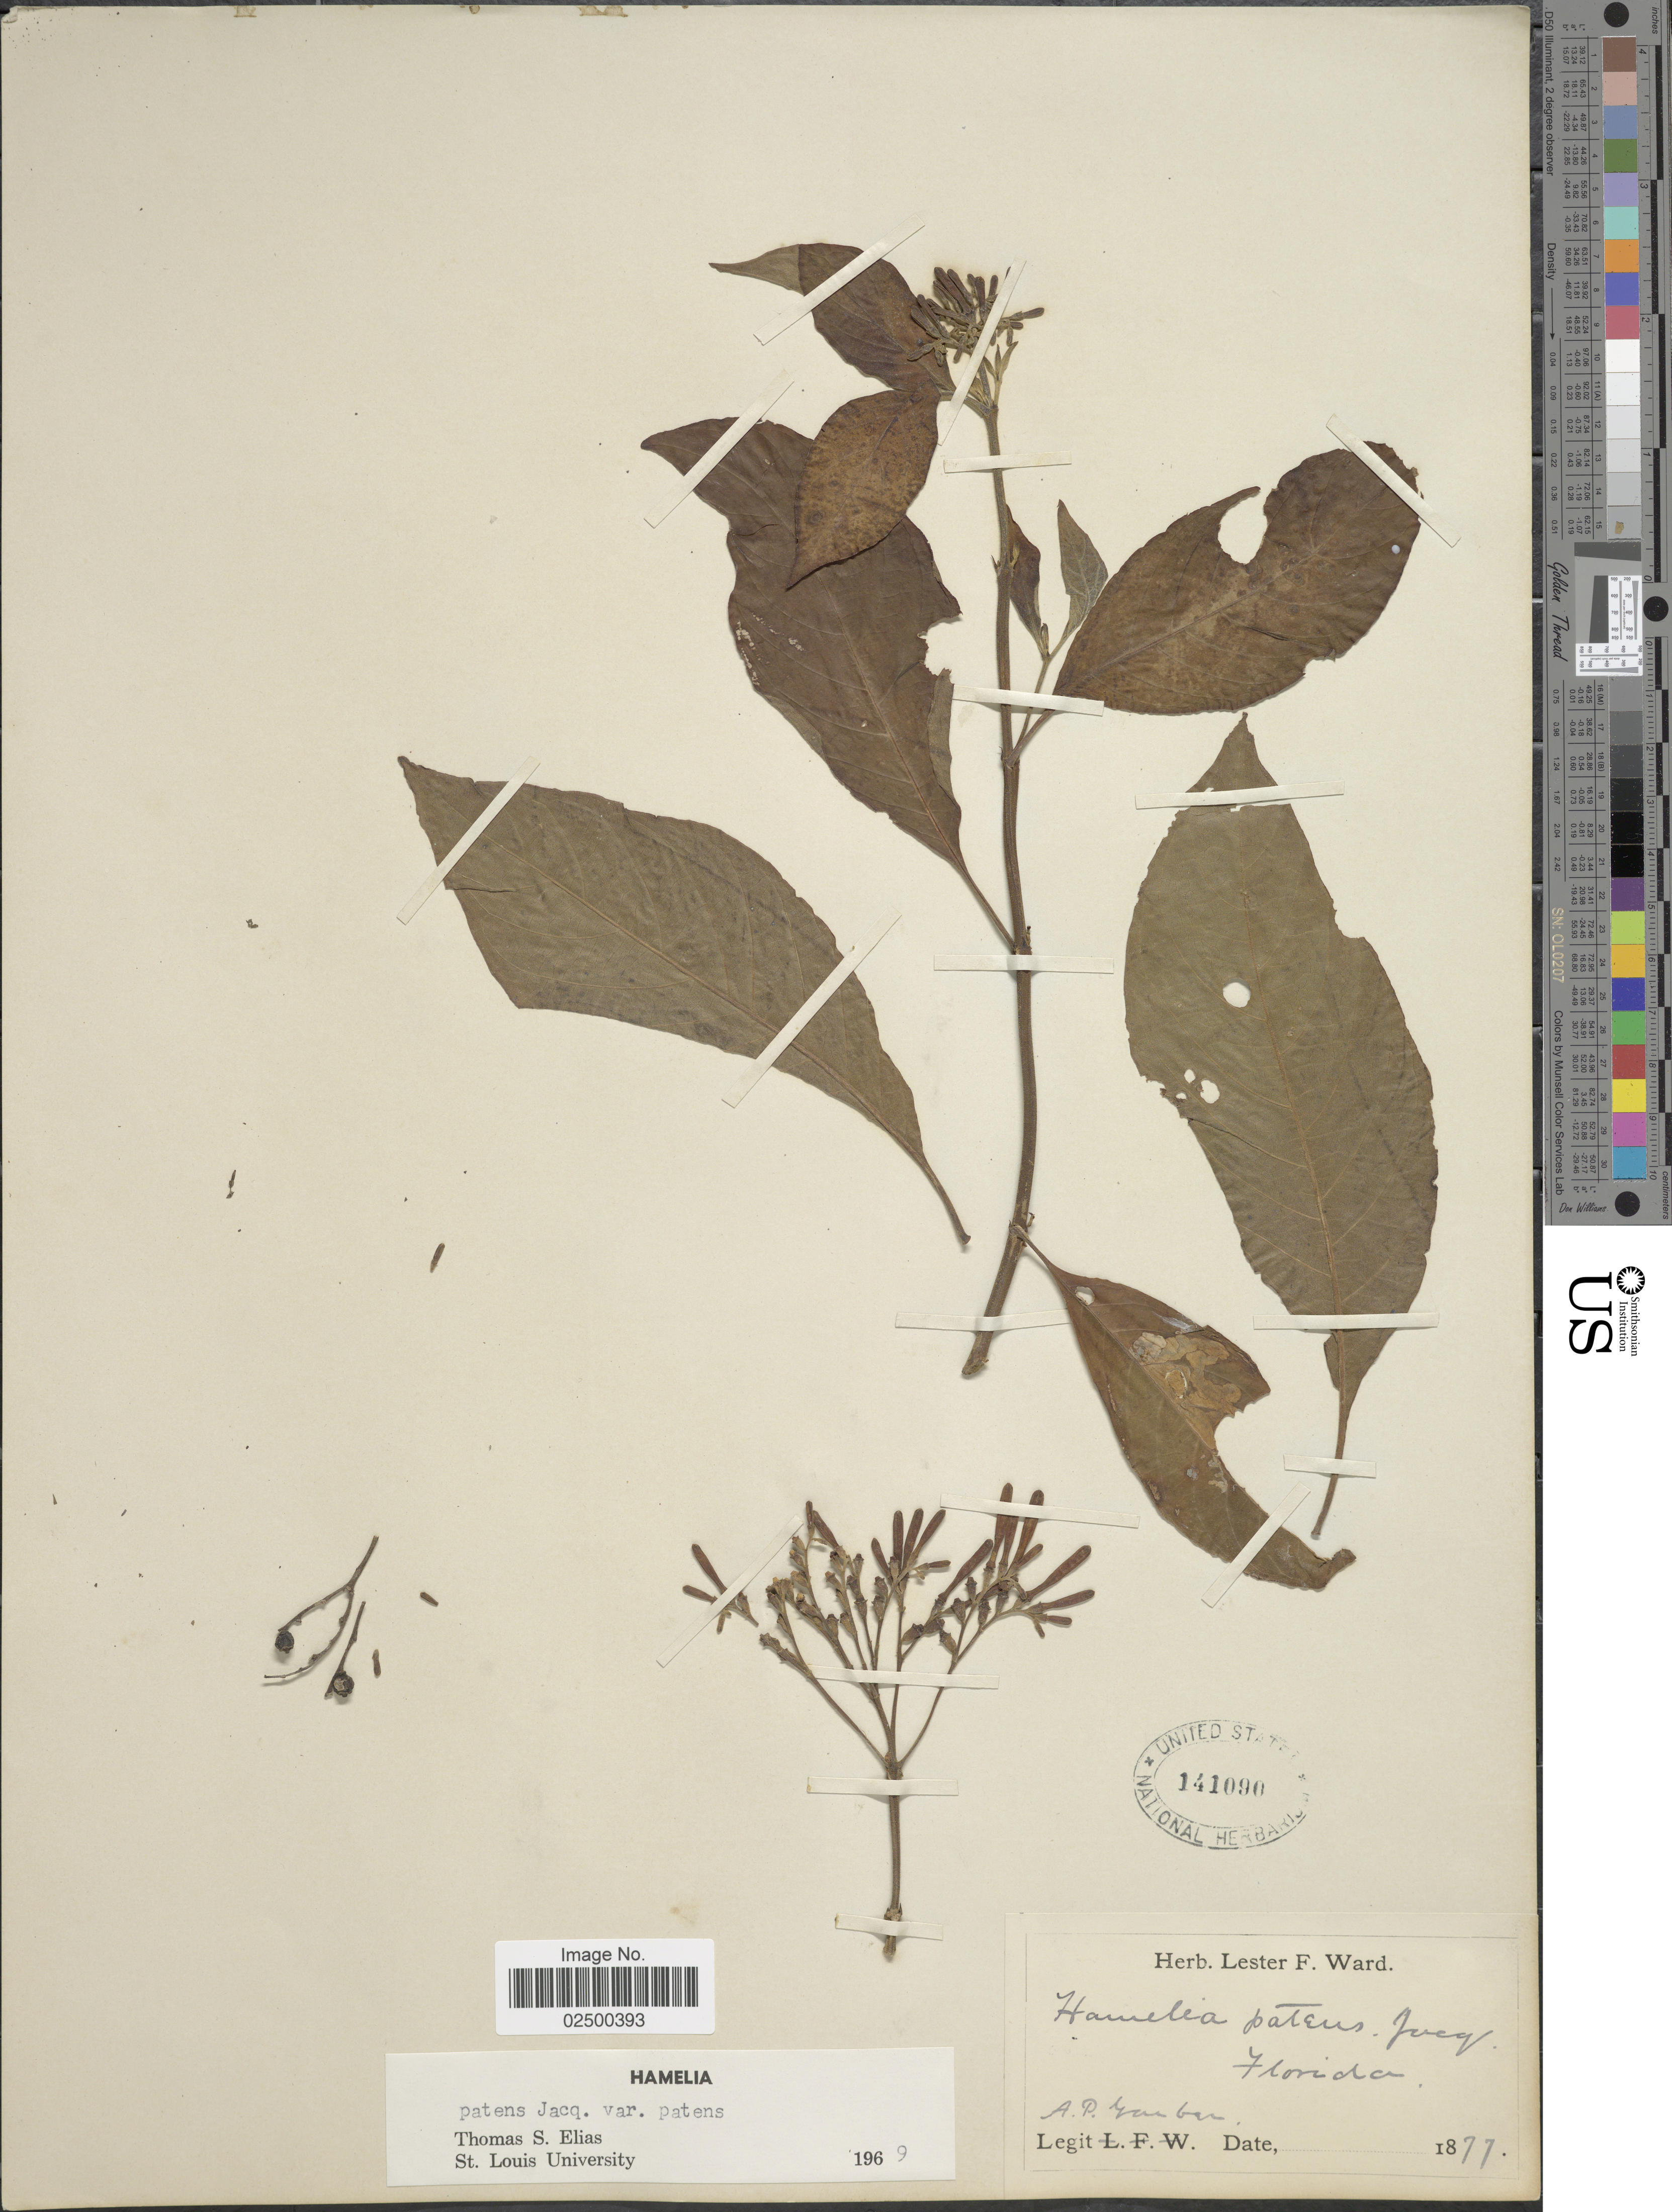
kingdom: Plantae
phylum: Tracheophyta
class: Magnoliopsida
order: Gentianales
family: Rubiaceae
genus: Hamelia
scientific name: Hamelia patens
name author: Jacq.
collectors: A. P. Garber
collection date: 1877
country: United States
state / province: Florida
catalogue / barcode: US 141090